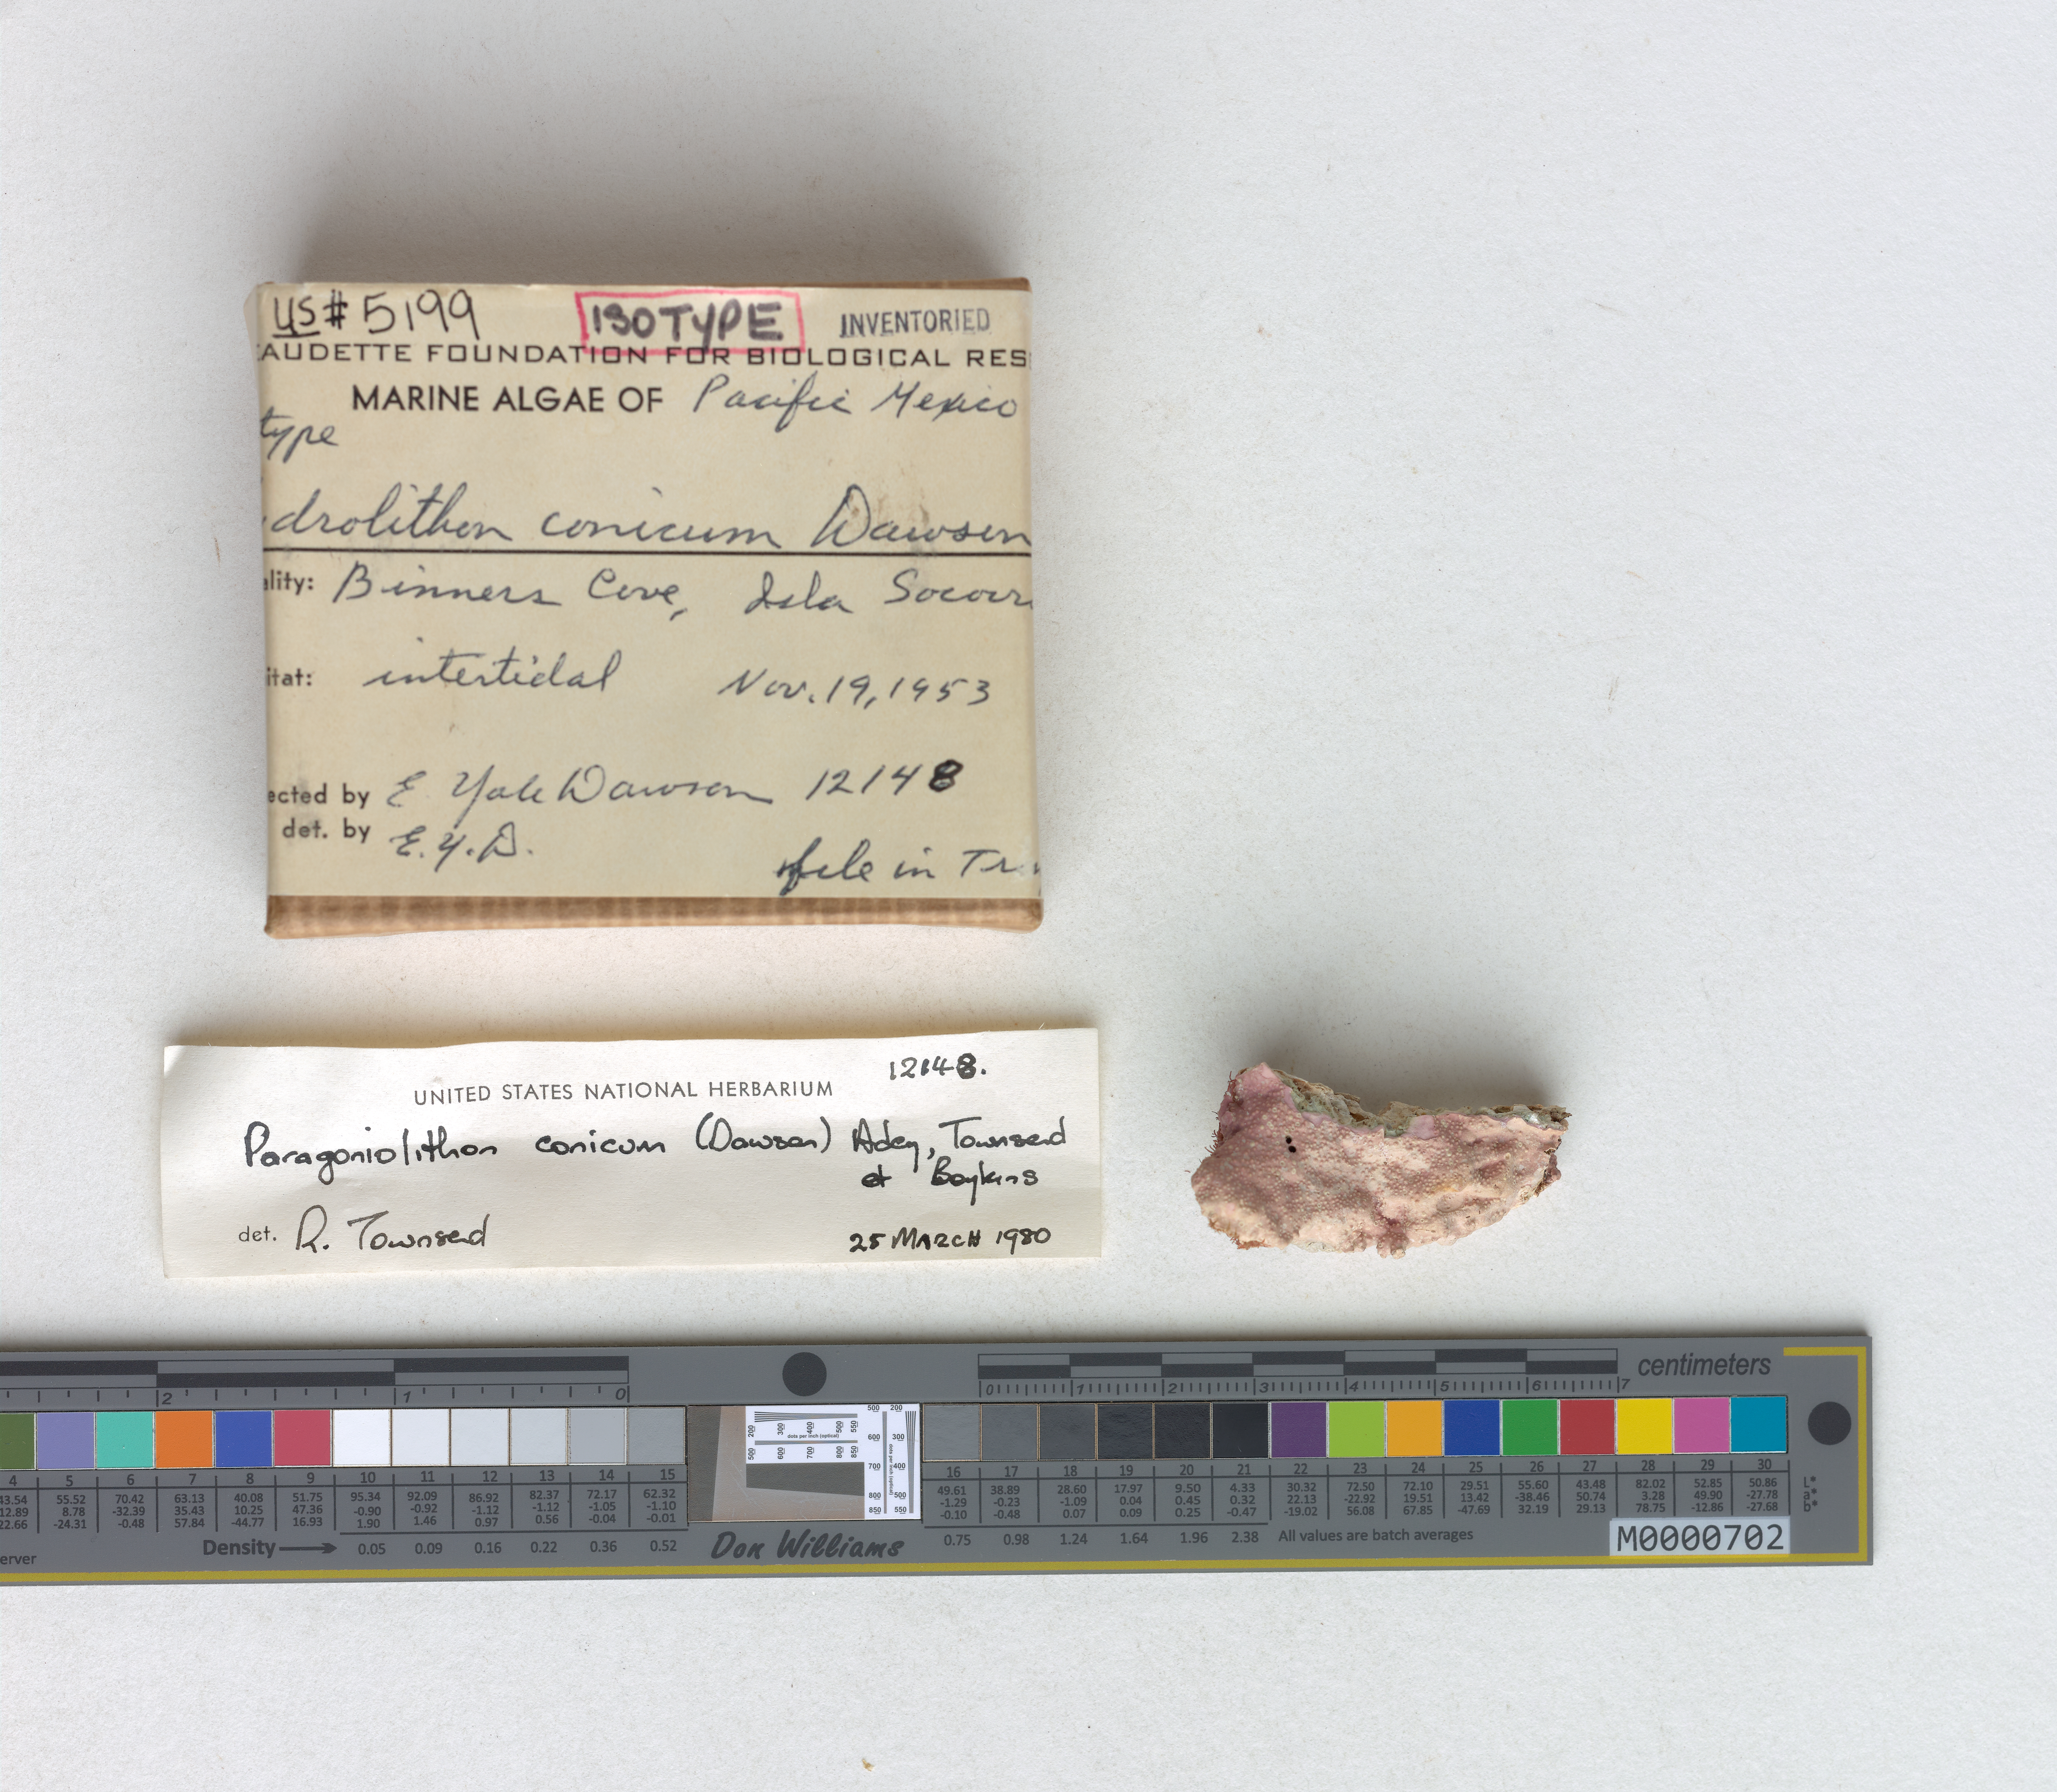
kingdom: Plantae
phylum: Rhodophyta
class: Florideophyceae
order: Corallinales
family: Hydrolithaceae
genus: Hydrolithon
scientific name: Hydrolithon conicum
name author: E.Y. Dawson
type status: Isotype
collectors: E. Y. Dawson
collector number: EYD 12148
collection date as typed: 19 Nov 1953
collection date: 1953-11-19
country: Mexico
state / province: Colima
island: Isla Socorro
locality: Binners Cove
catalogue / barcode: US 5199